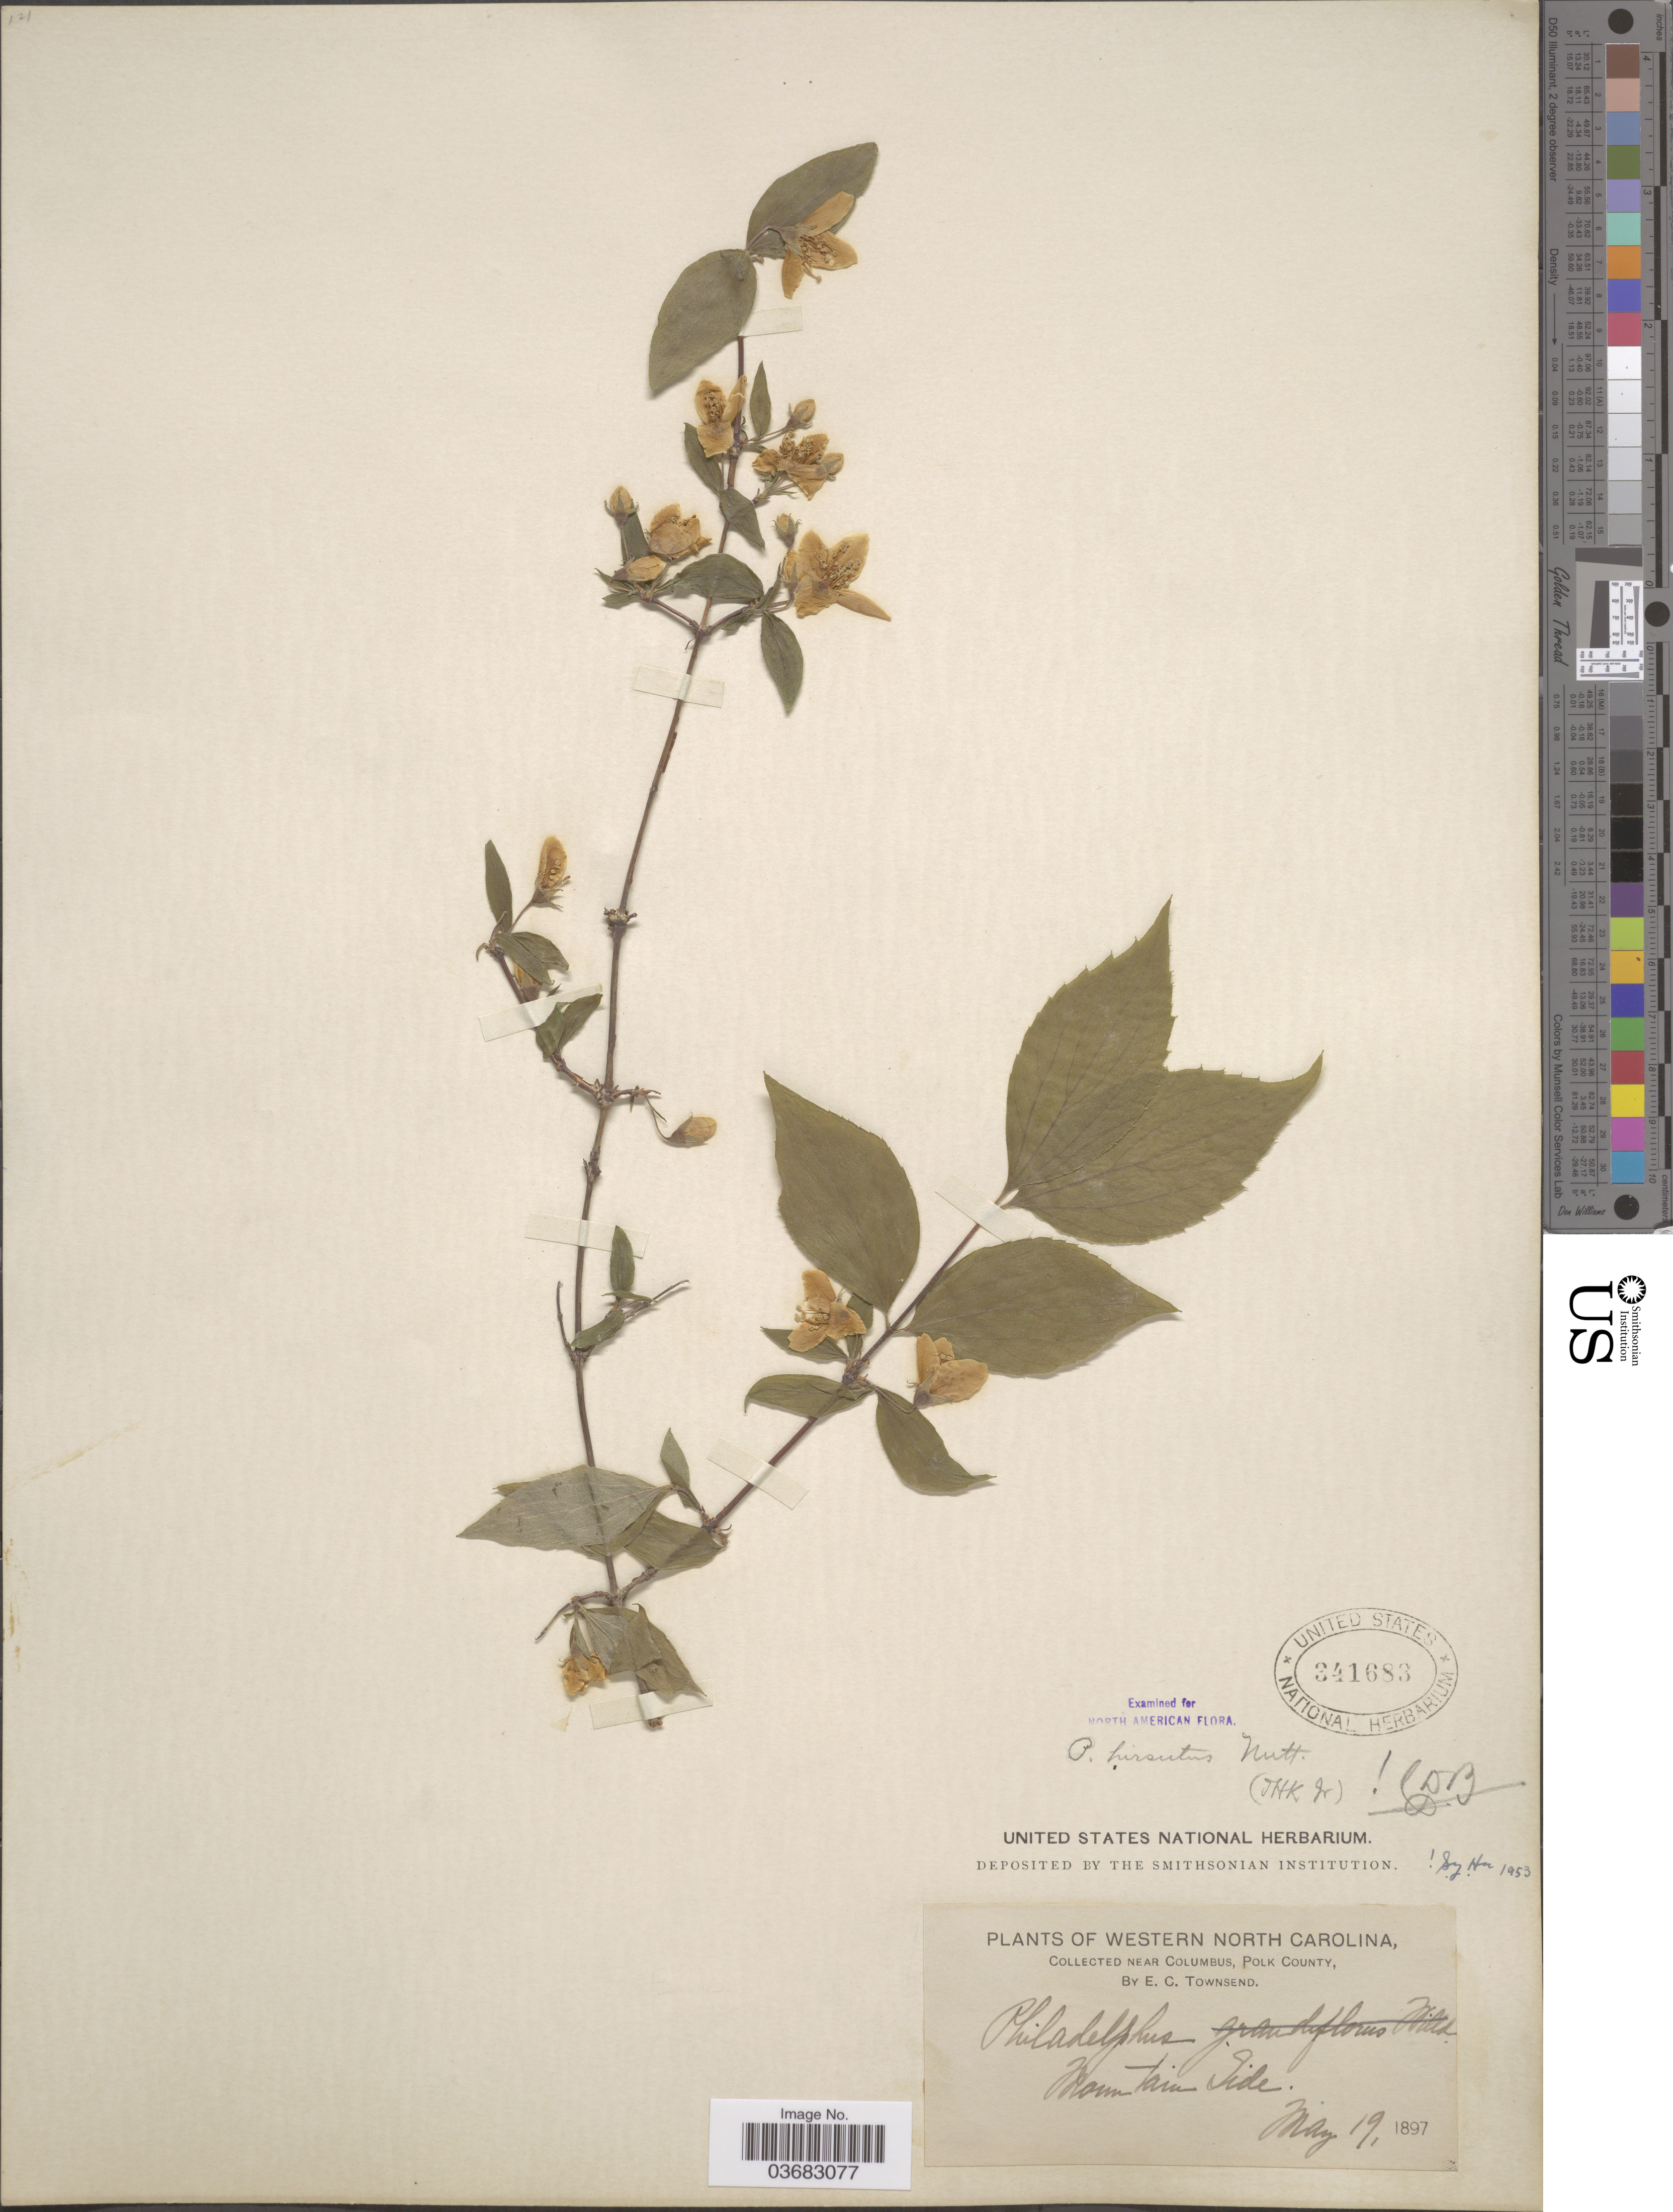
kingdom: Plantae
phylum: Tracheophyta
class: Magnoliopsida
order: Cornales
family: Hydrangeaceae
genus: Philadelphus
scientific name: Philadelphus hirsutus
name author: Nutt.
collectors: E. C. Townsend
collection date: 1897-05-19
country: United States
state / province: North Carolina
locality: Western North Carolina, near Columbus, Polk County. Mountain Side.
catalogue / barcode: US 341683